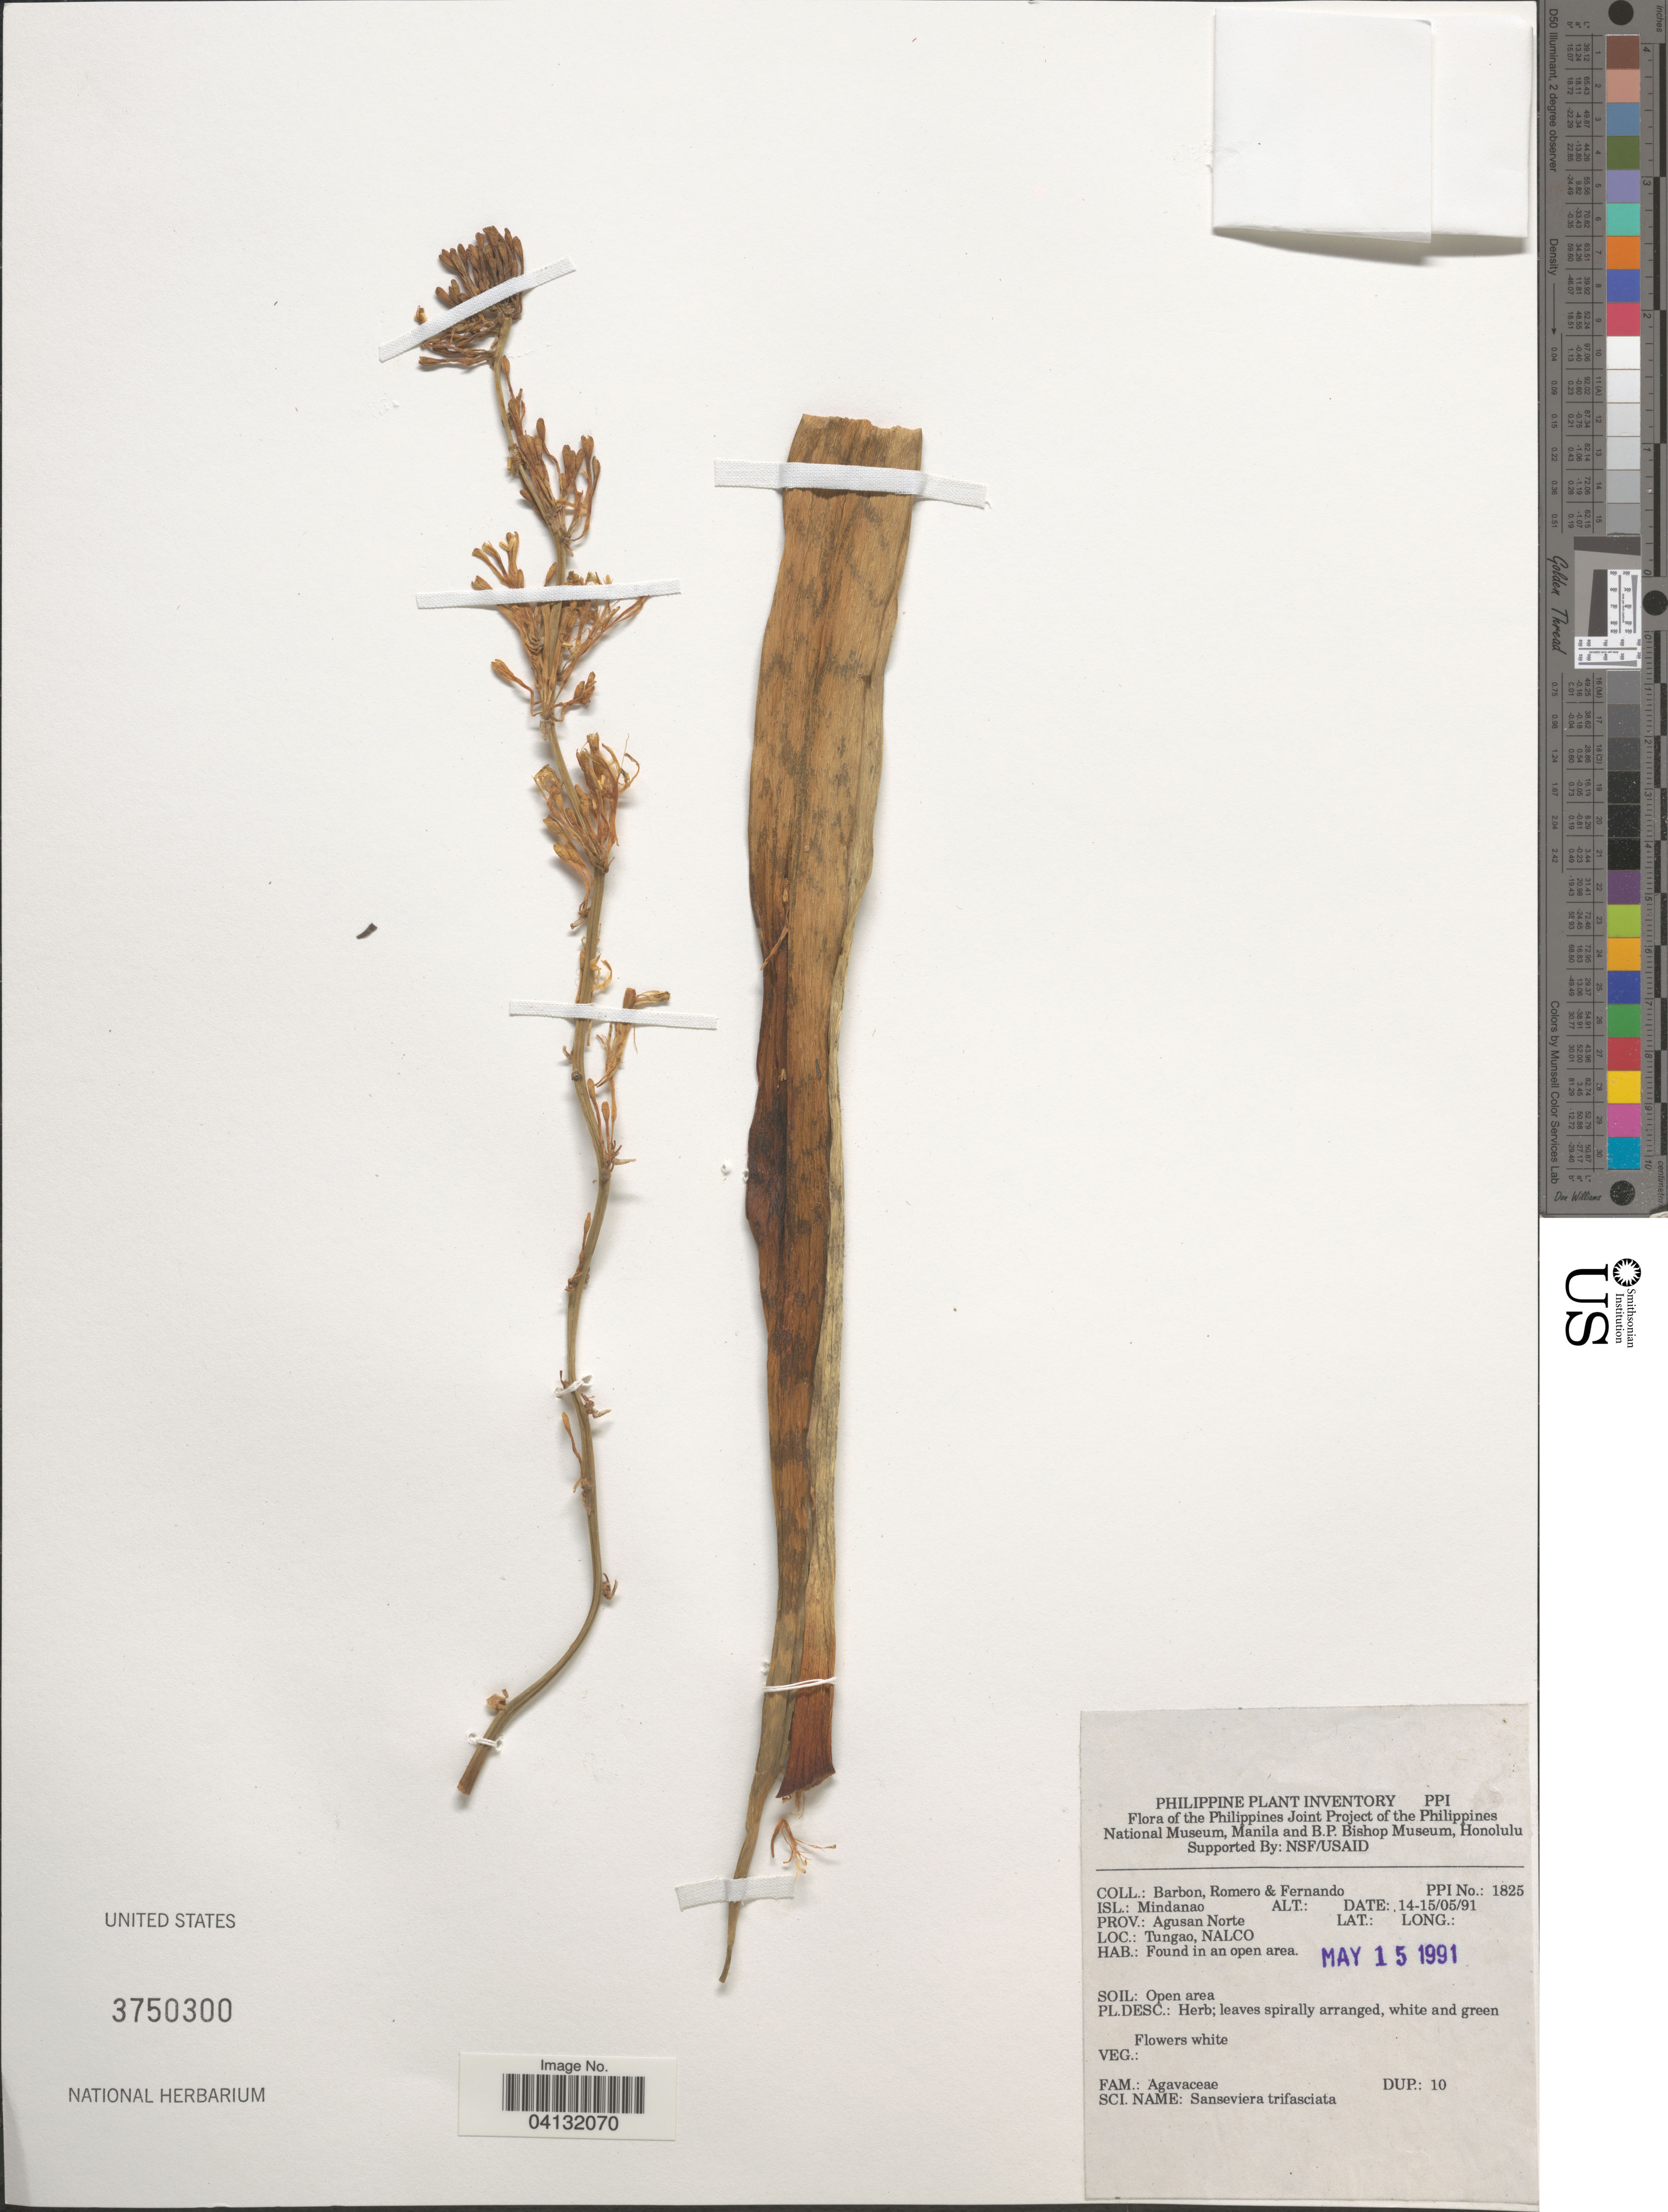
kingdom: Plantae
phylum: Tracheophyta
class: Liliopsida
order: Asparagales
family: Asparagaceae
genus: Sansevieria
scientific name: Sansevieria trifasciata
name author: Prain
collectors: Barbon, -. Romero & -- Fernando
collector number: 1825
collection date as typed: Transcribed d/m/y: 15/5/91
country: Philippines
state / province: Caraga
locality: Isl.: Mindanao. Prov.: Agusan Norte. Tungao, NALCO.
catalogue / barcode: US 3750300